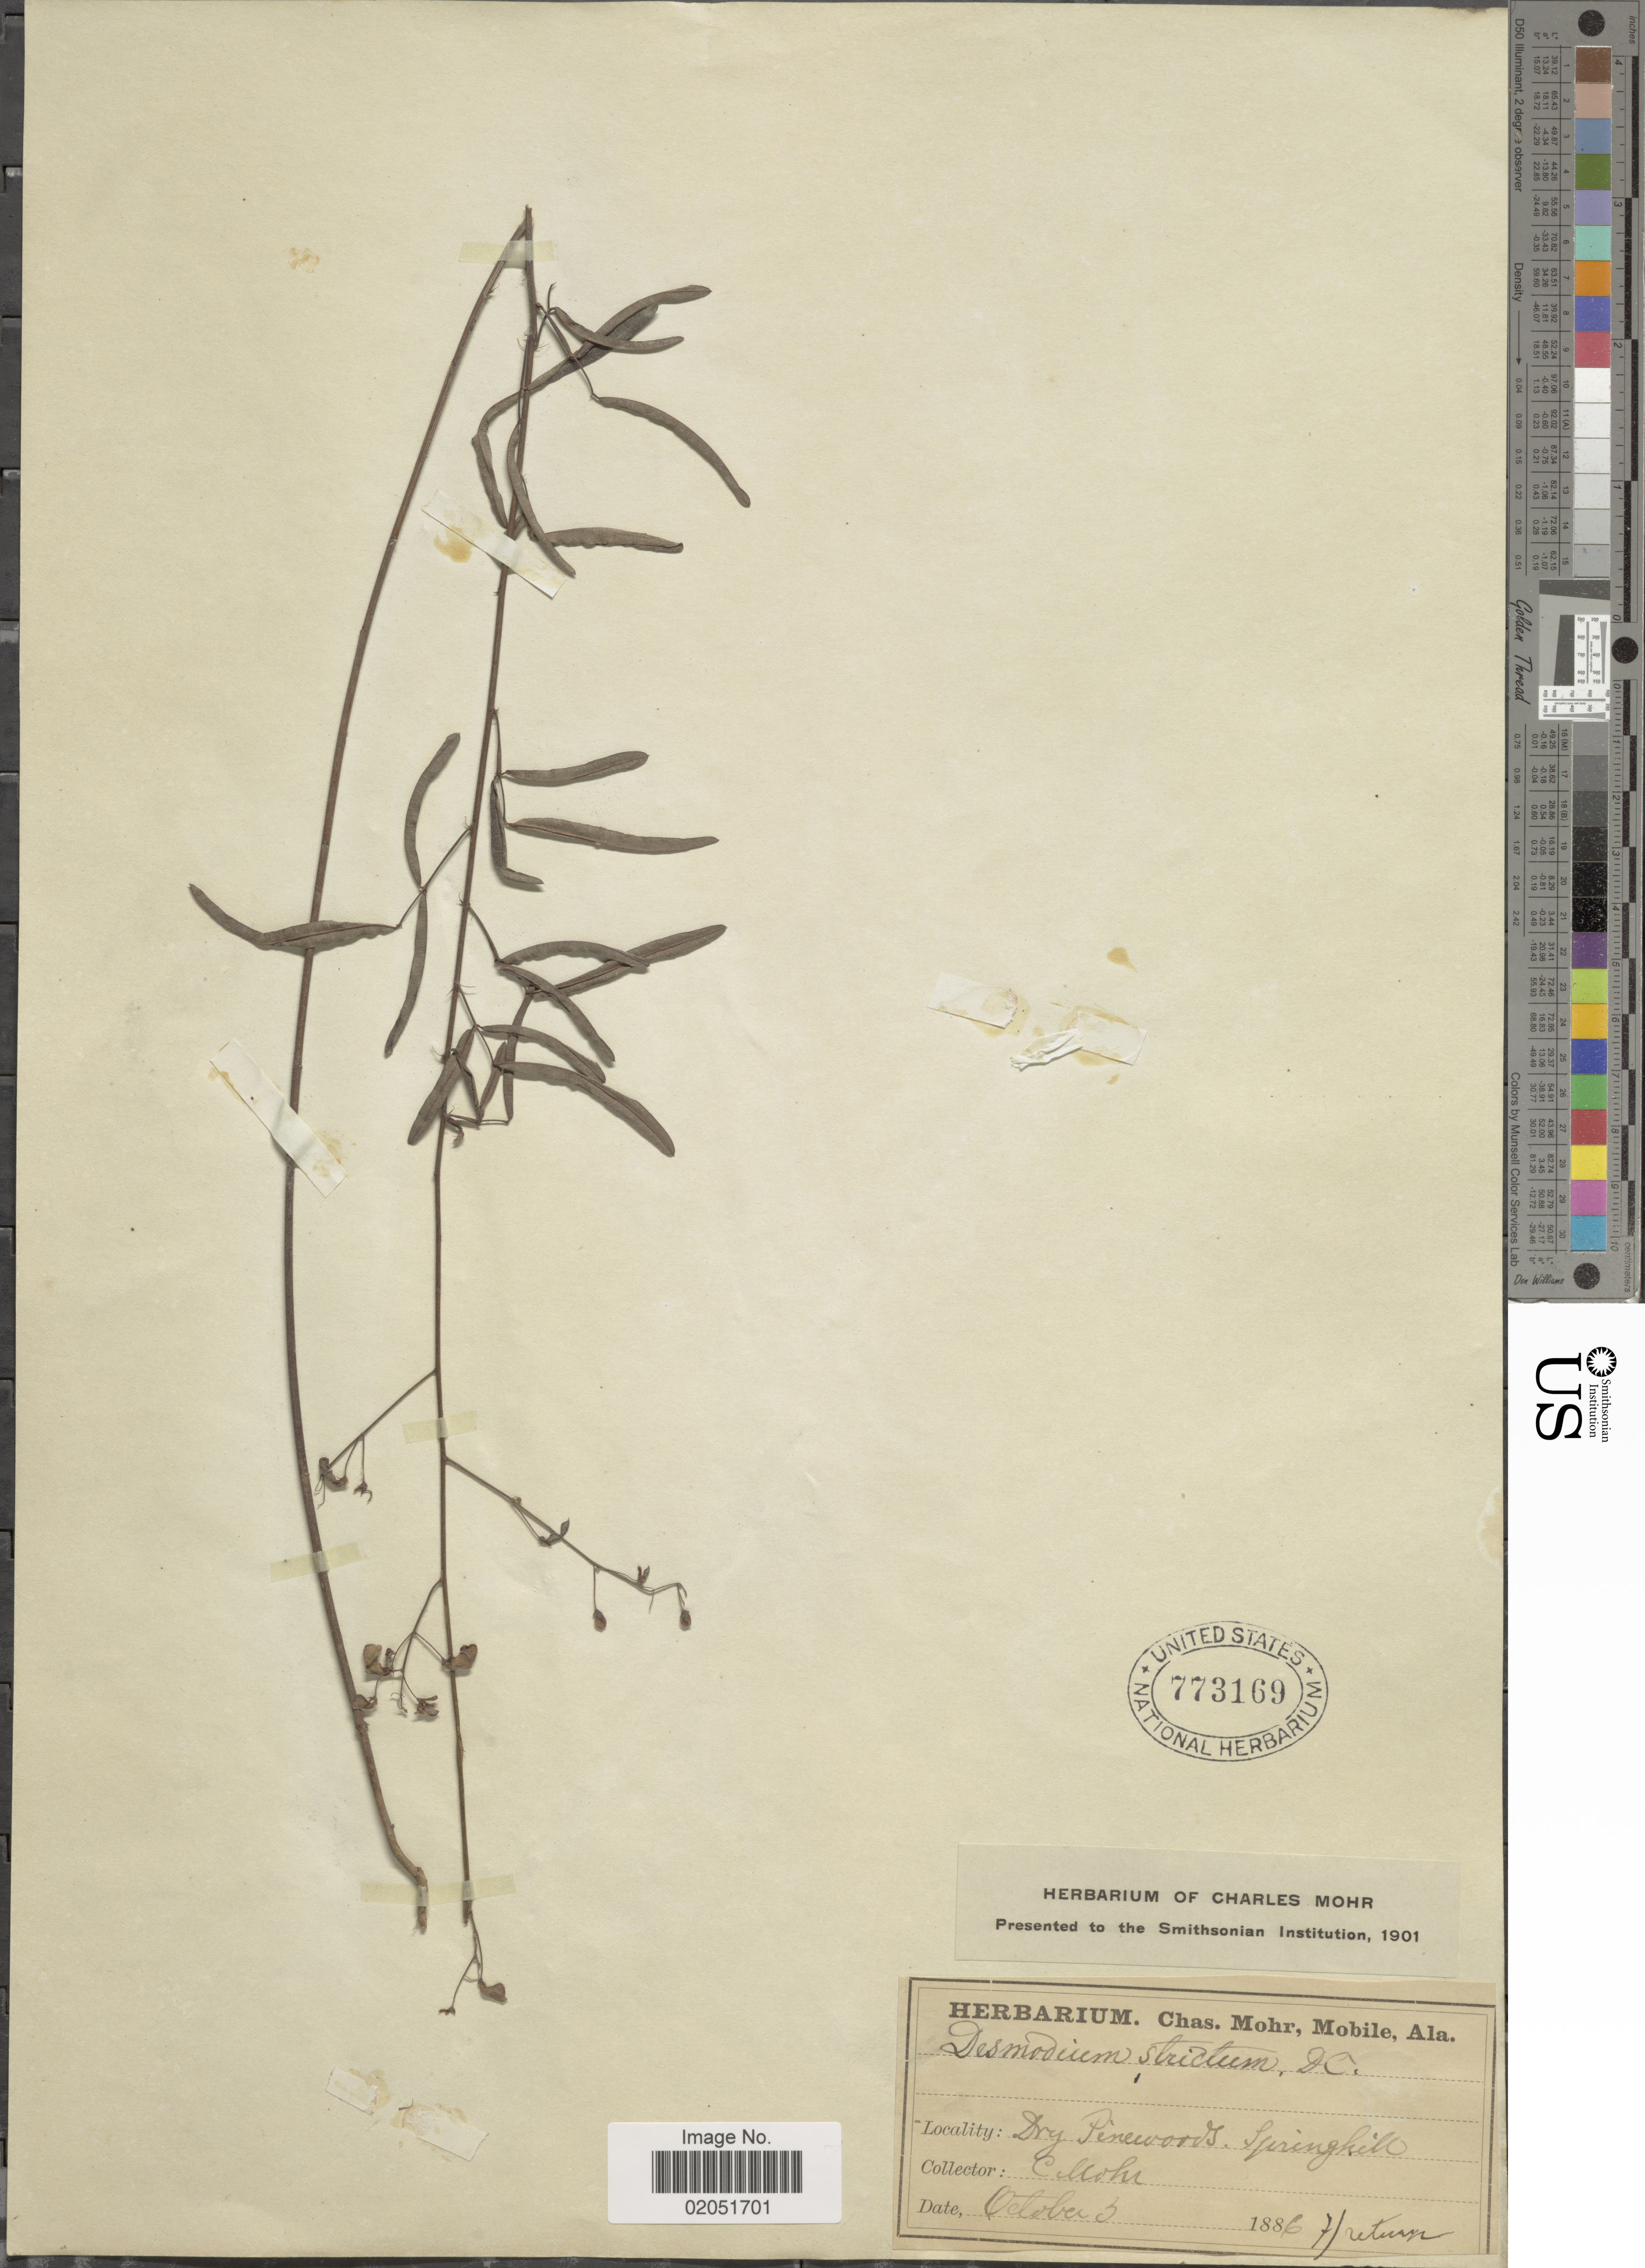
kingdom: Plantae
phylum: Tracheophyta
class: Magnoliopsida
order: Fabales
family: Fabaceae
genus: Desmodium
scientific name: Desmodium strictum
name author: (Pursh) DC.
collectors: C. T. Mohr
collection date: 1886-10-03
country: United States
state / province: Alabama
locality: Springhill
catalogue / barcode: US 773169